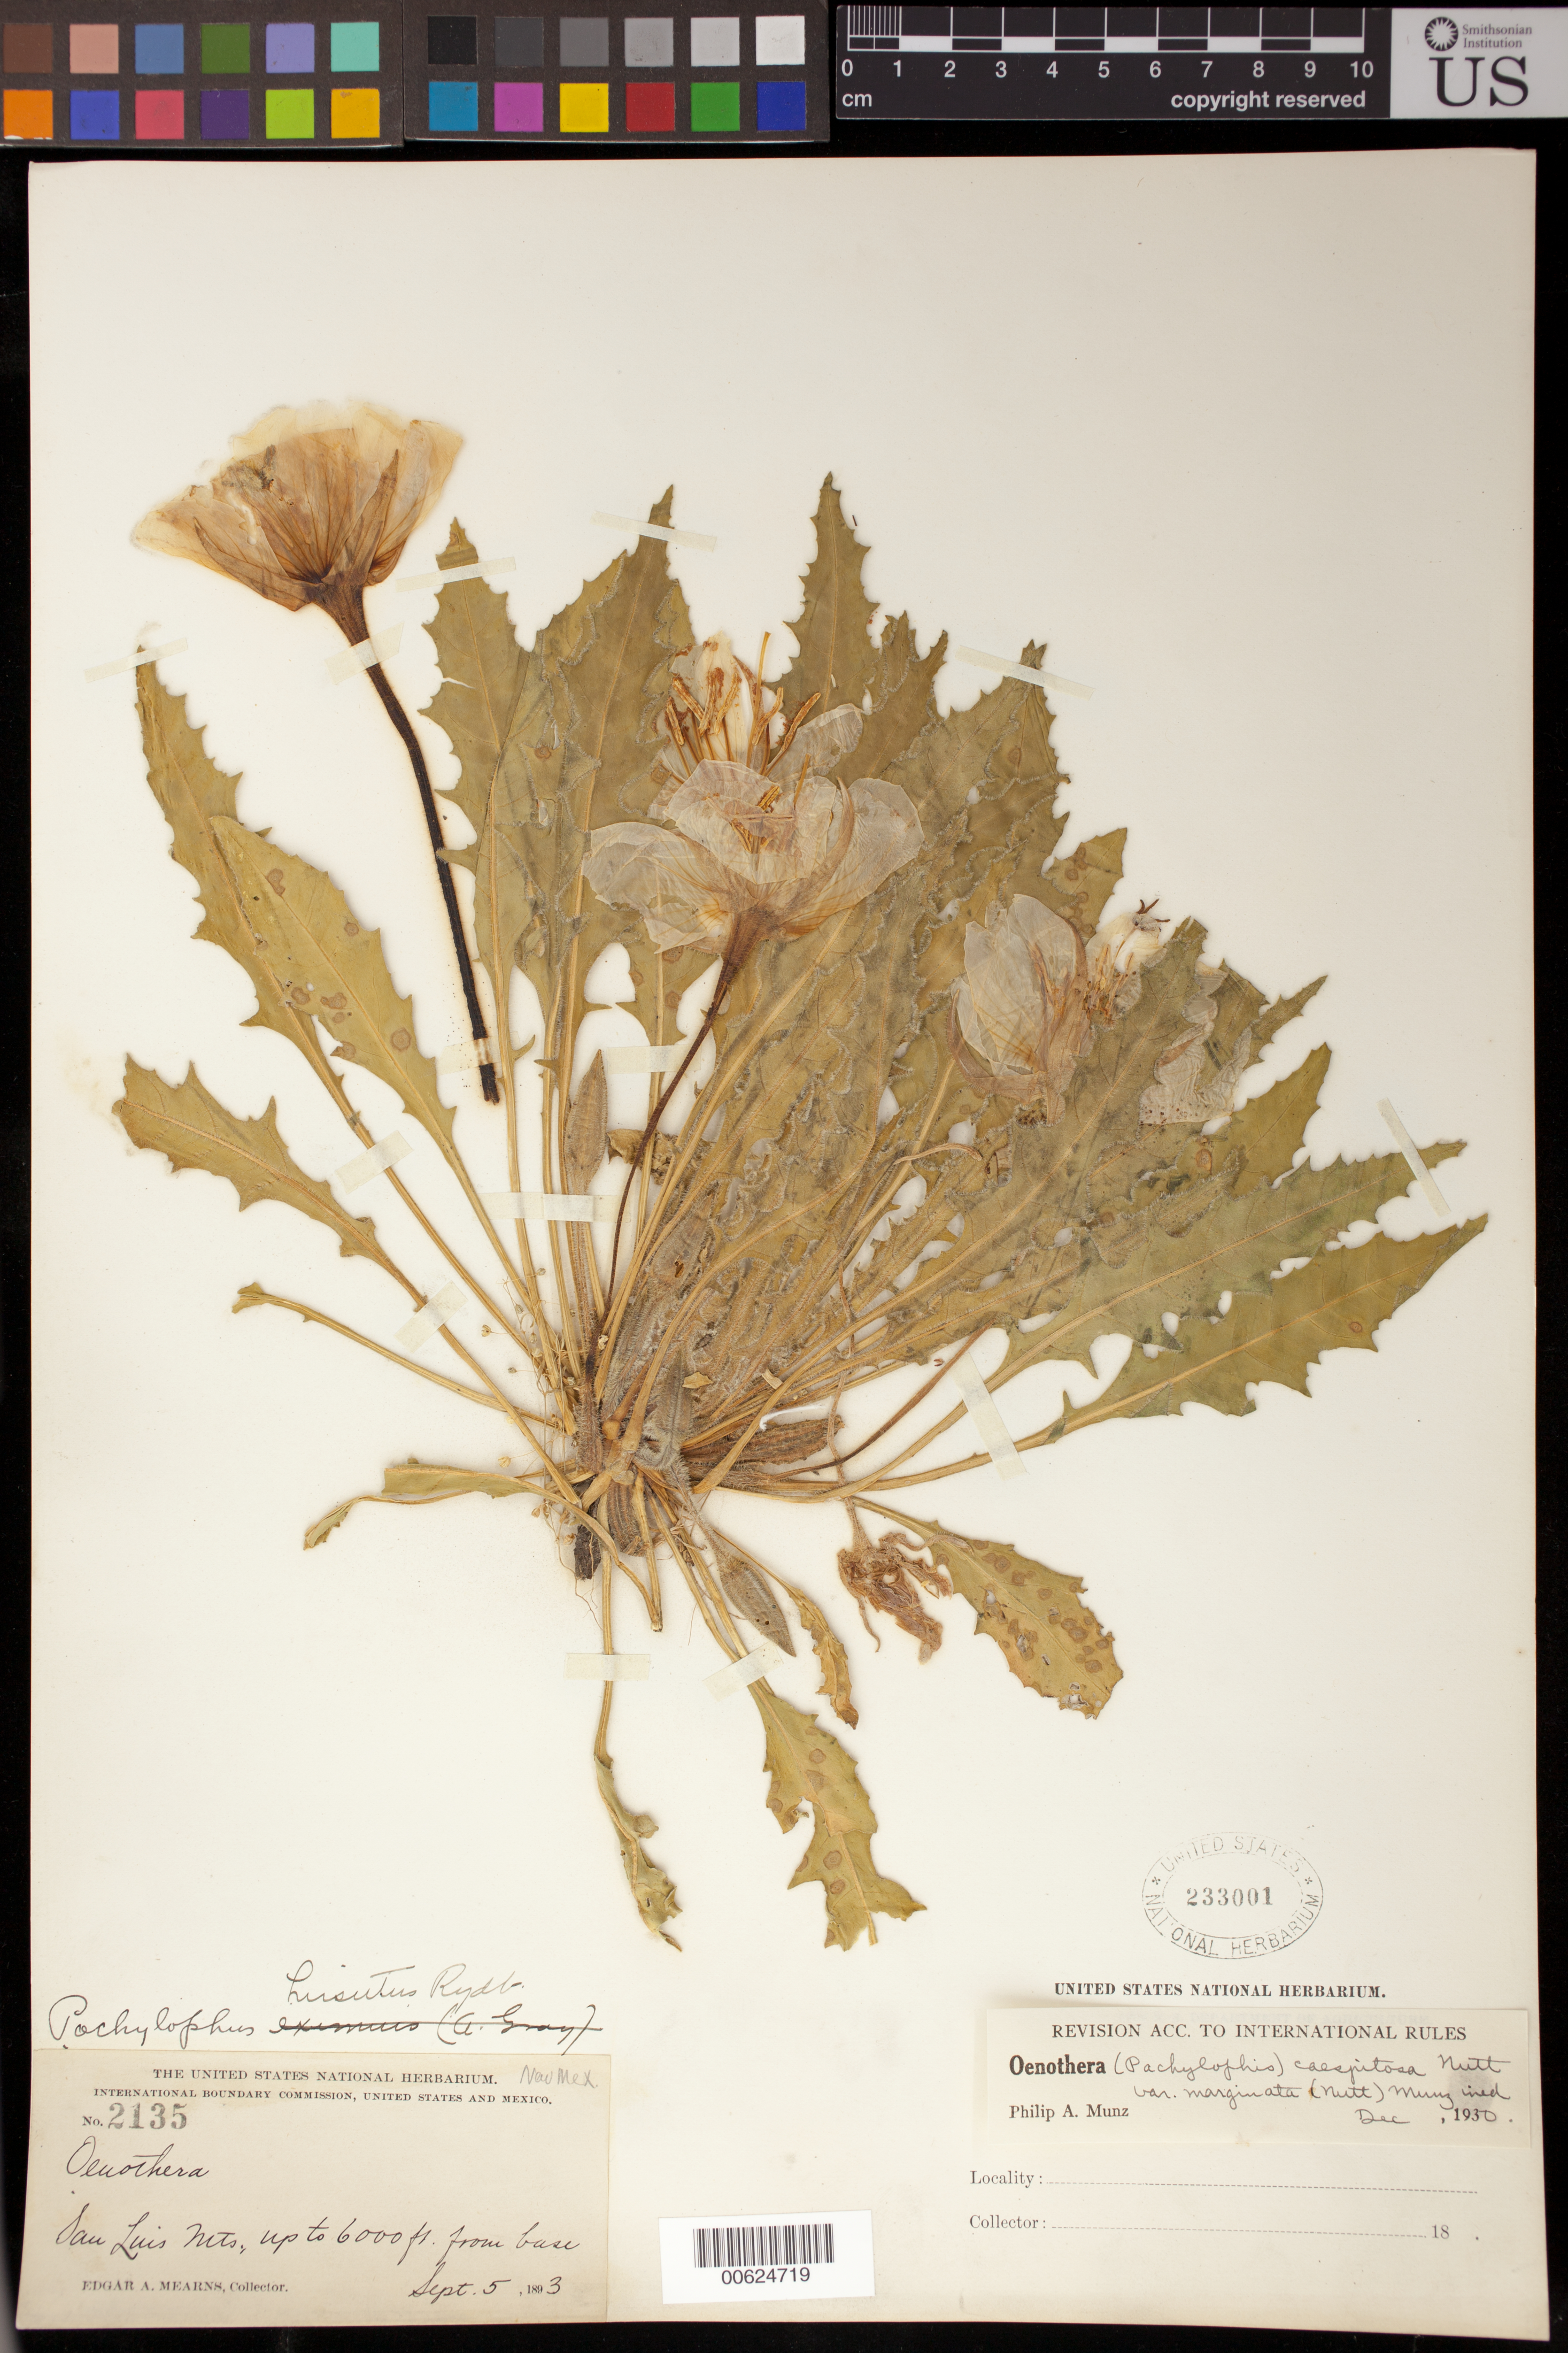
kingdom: Plantae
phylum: Tracheophyta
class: Magnoliopsida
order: Myrtales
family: Onagraceae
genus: Oenothera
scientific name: Oenothera cespitosa subsp. marginata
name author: (Nutt. ex Hook. & Arn.) Munz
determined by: Munz, Philip A.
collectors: E. A. Mearns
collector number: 2135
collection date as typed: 05 Sep 1893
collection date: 1893-09-05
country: United States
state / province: Arizona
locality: San Luis Mountains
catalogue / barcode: US 233001